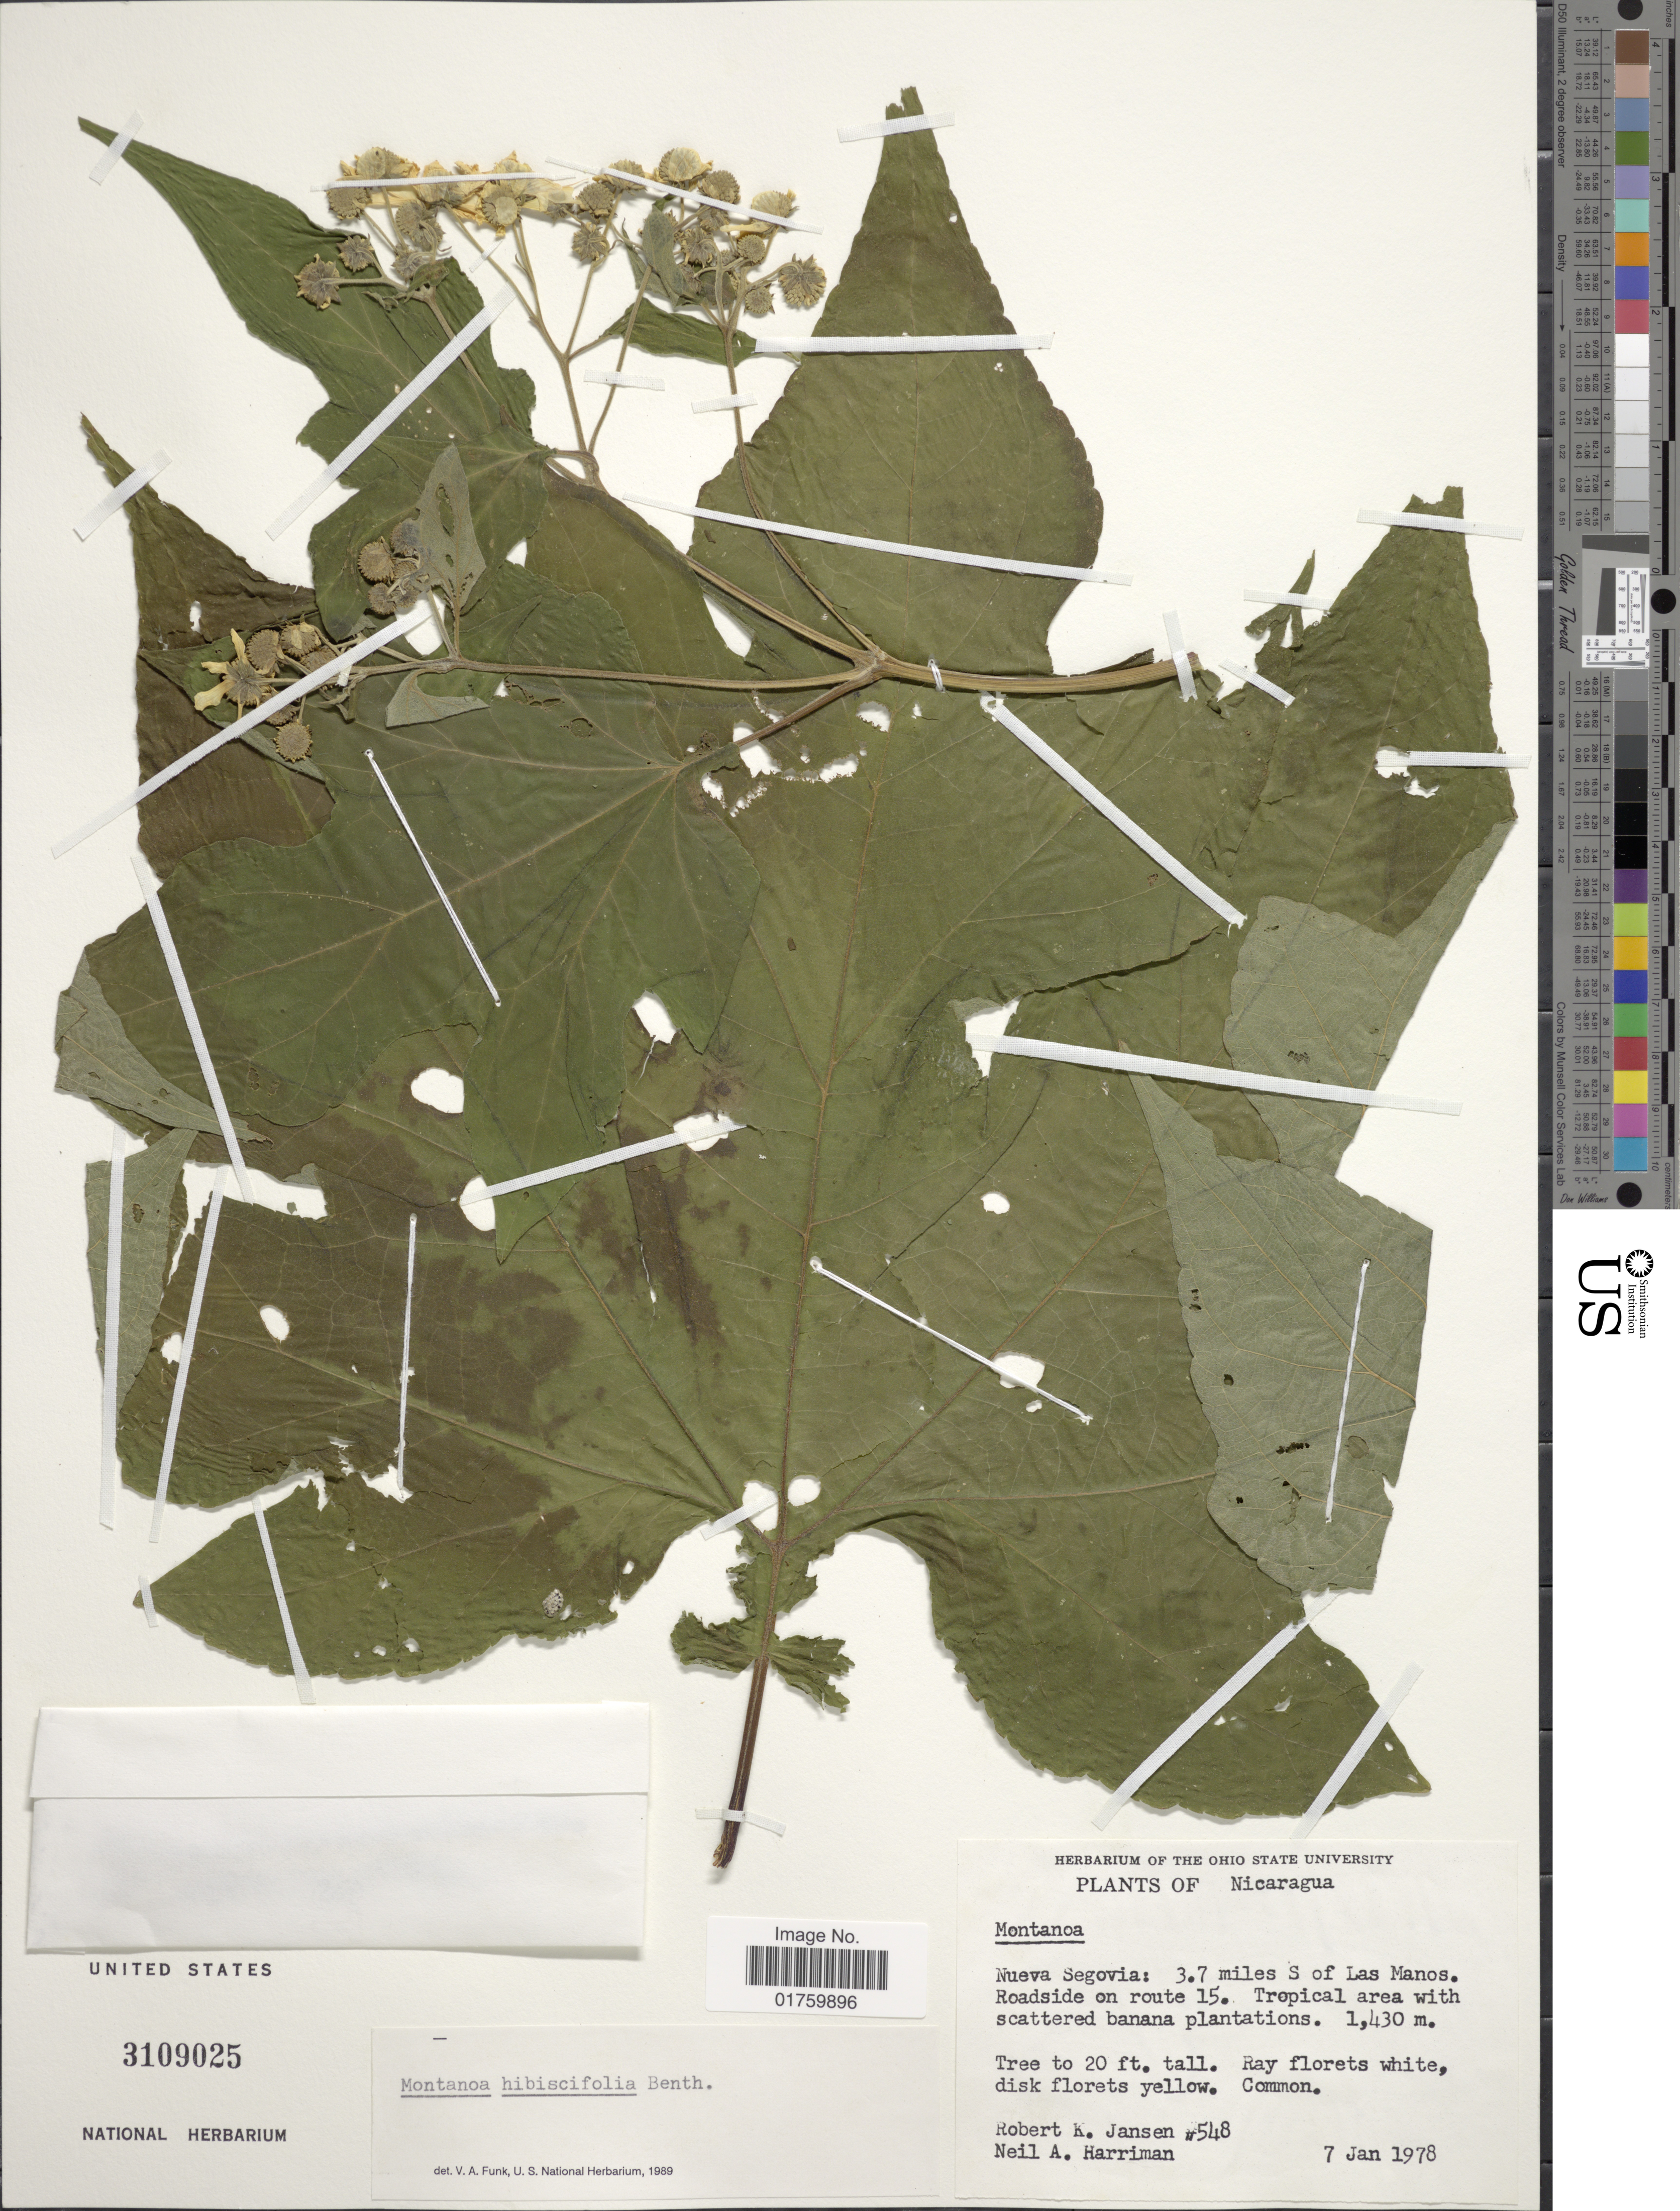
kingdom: Plantae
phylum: Tracheophyta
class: Magnoliopsida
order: Asterales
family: Asteraceae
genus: Montanoa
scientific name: Montanoa hibiscifolia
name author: Benth.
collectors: R. K. Jansen & N. A. Harriman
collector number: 548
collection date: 1978-01-07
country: Nicaragua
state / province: Nueva Segovia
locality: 3.7 miles S of Las Manos, roadside on route 15, tropical area with scattered banana plantation.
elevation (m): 1430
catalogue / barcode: US 3109025